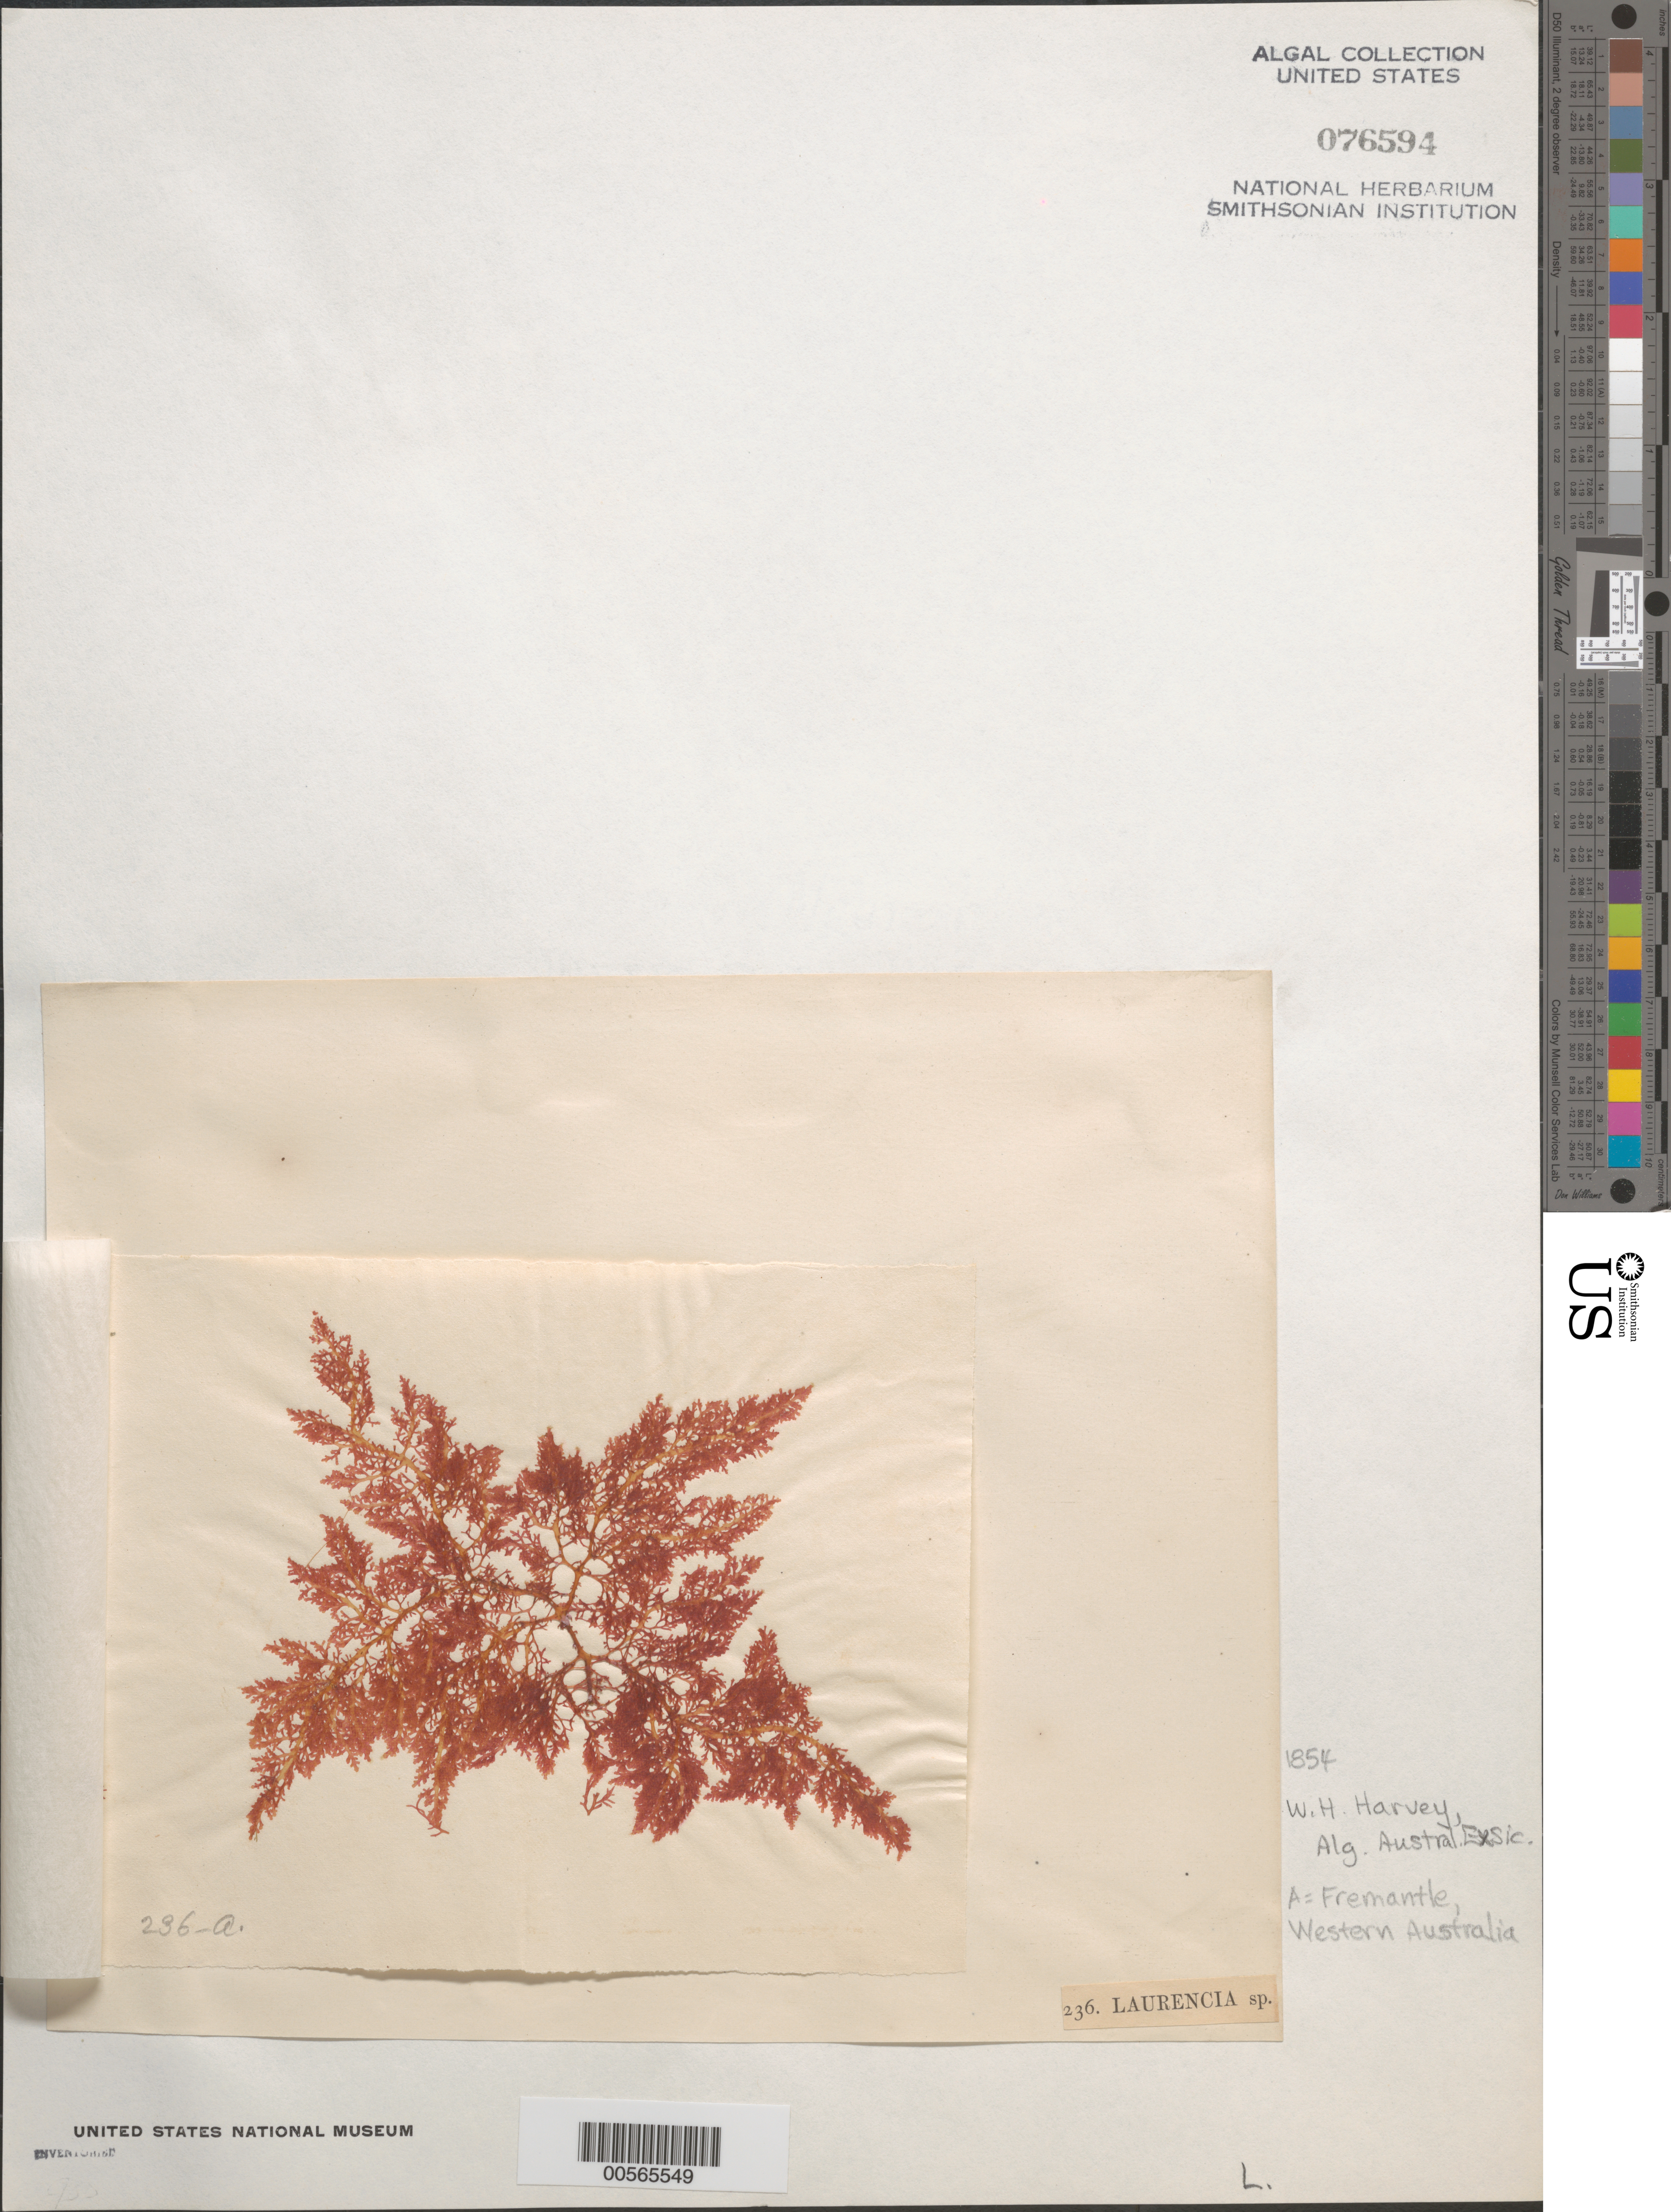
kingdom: Plantae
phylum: Rhodophyta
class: Florideophyceae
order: Ceramiales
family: Rhodomelaceae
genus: Laurencia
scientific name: Laurencia sp.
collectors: W. Harvey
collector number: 236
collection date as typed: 1854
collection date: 1854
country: Australia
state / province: Western Australia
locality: Fremantle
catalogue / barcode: US 76594